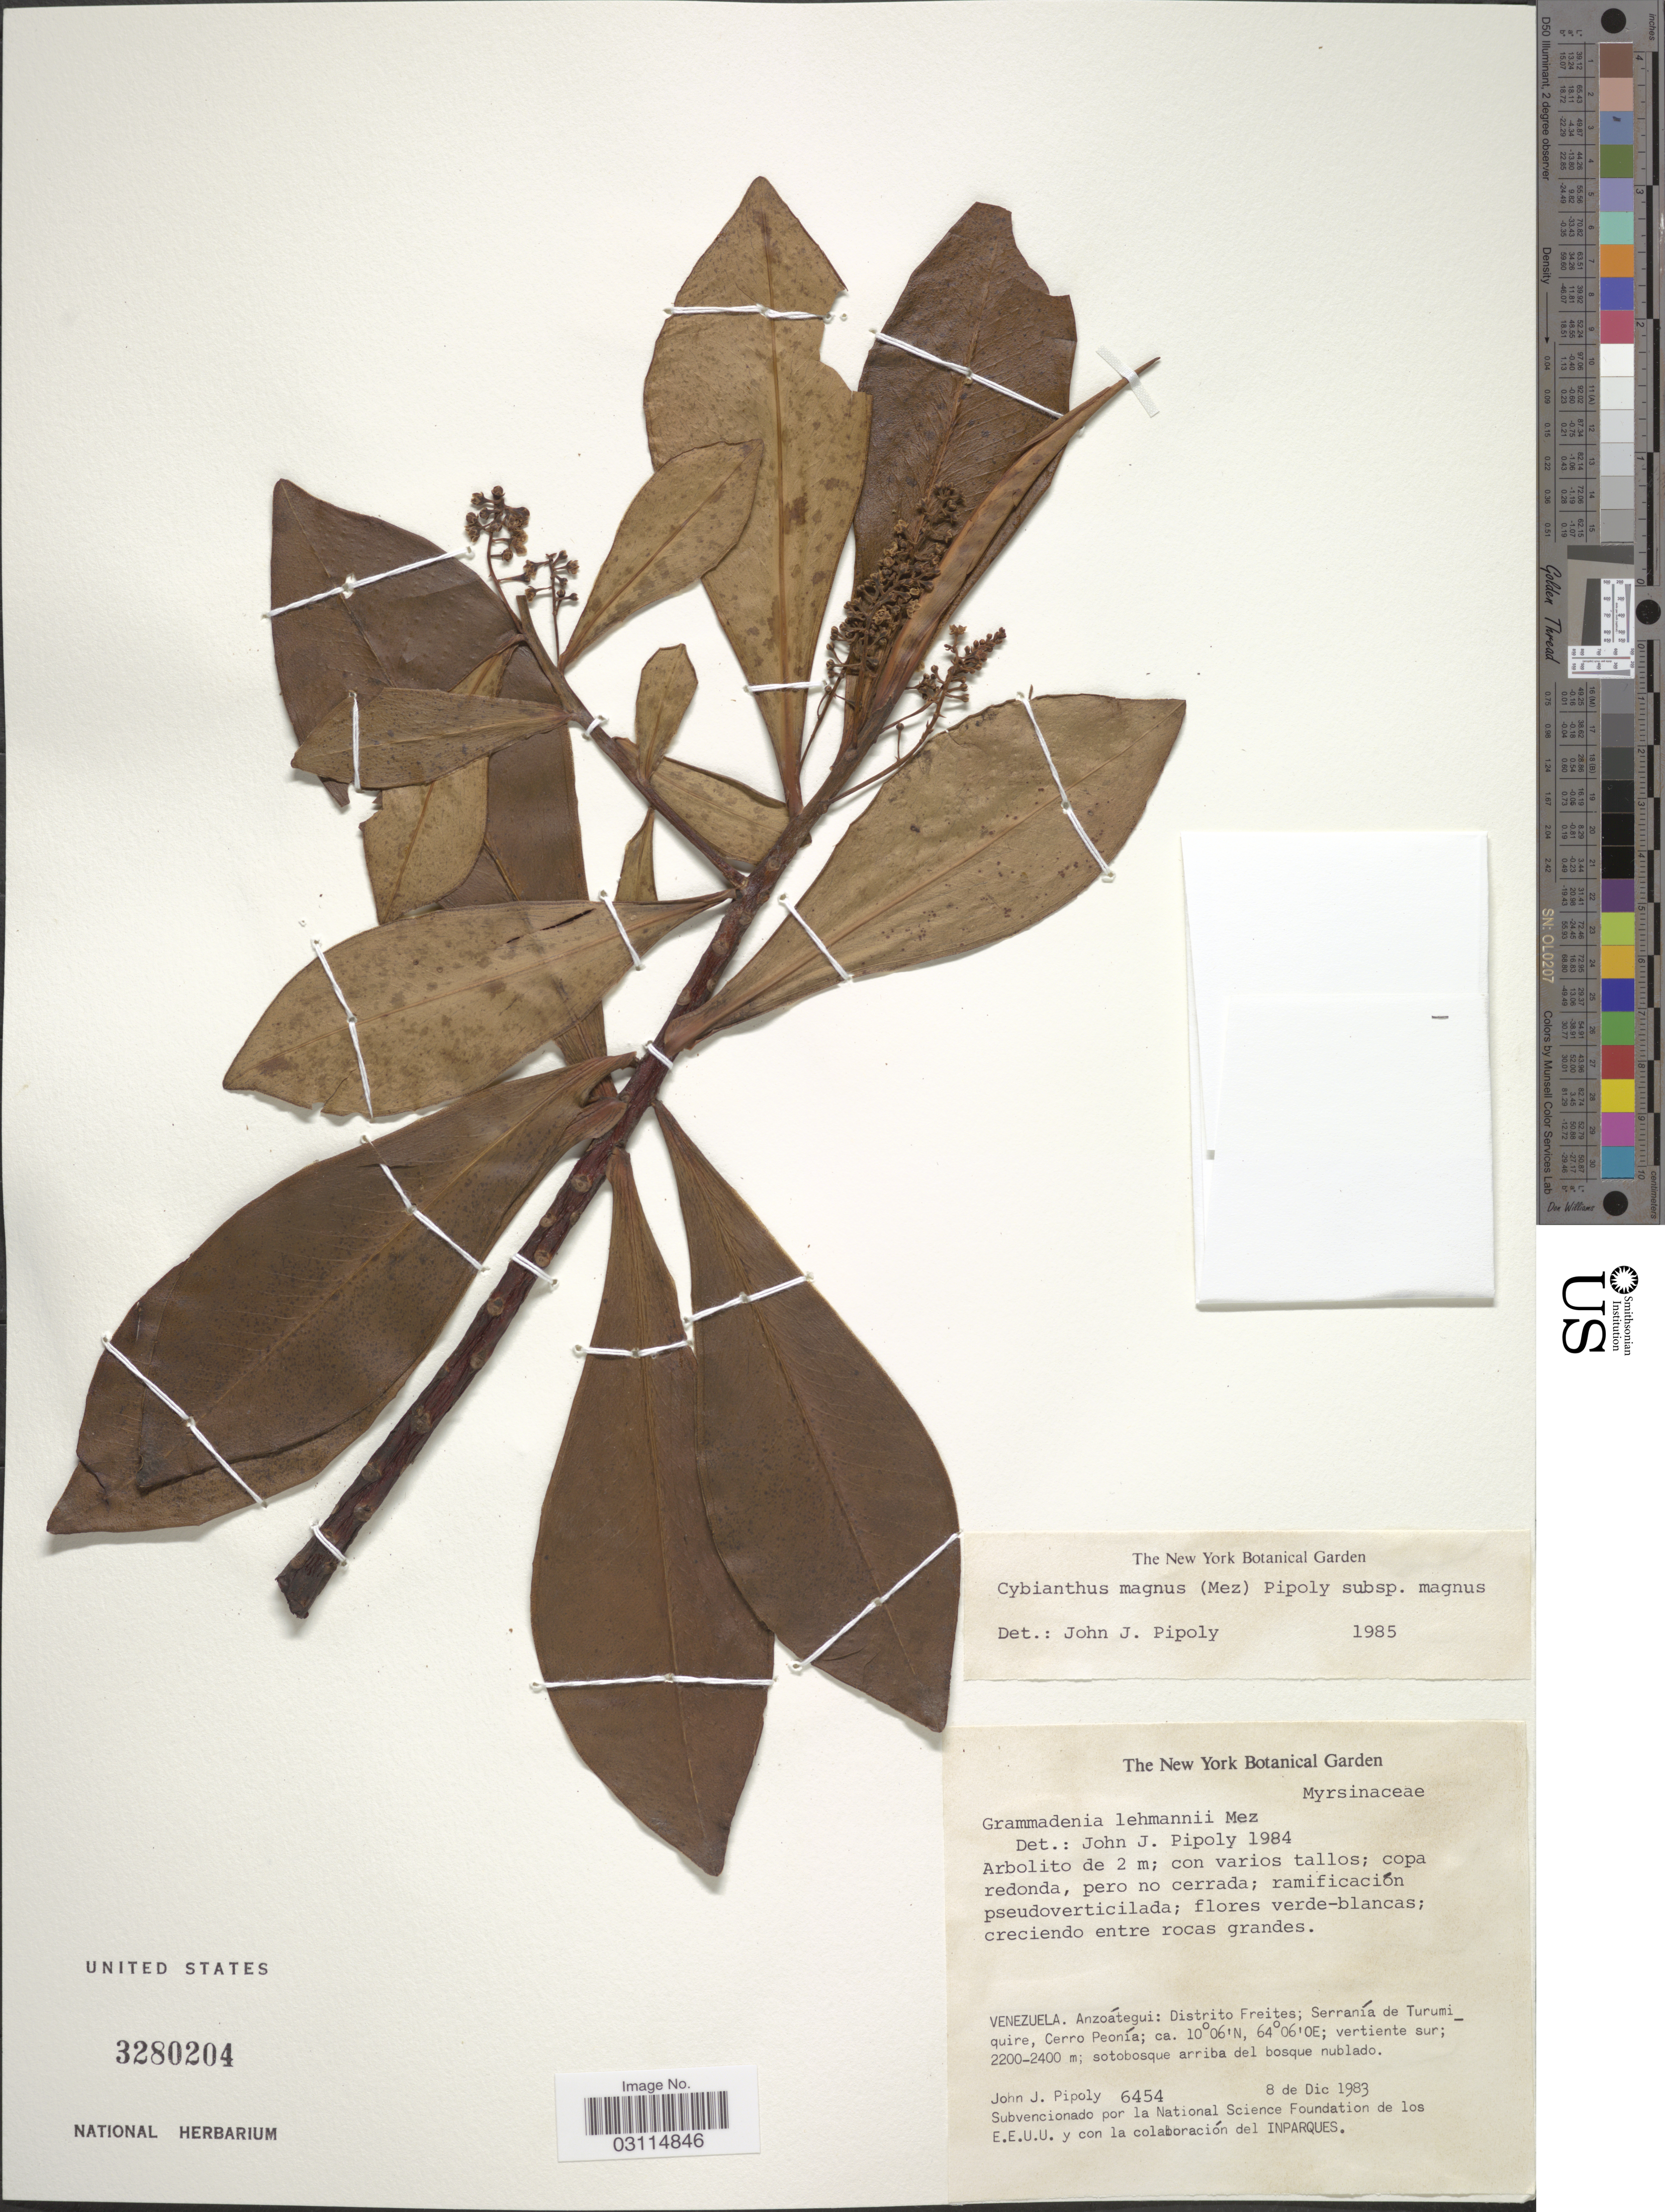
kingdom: Plantae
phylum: Tracheophyta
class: Magnoliopsida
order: Ericales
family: Primulaceae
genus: Cybianthus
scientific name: Cybianthus magnus subsp. magnus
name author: (Mez) Pipoly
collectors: J. J. Pipoly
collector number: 6454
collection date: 1983-12-08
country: Venezuela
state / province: Anzoategui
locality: Distrito Freites; Serranía de Turumiquire, Cerro Peonía.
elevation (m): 2200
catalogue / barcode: US 3280204